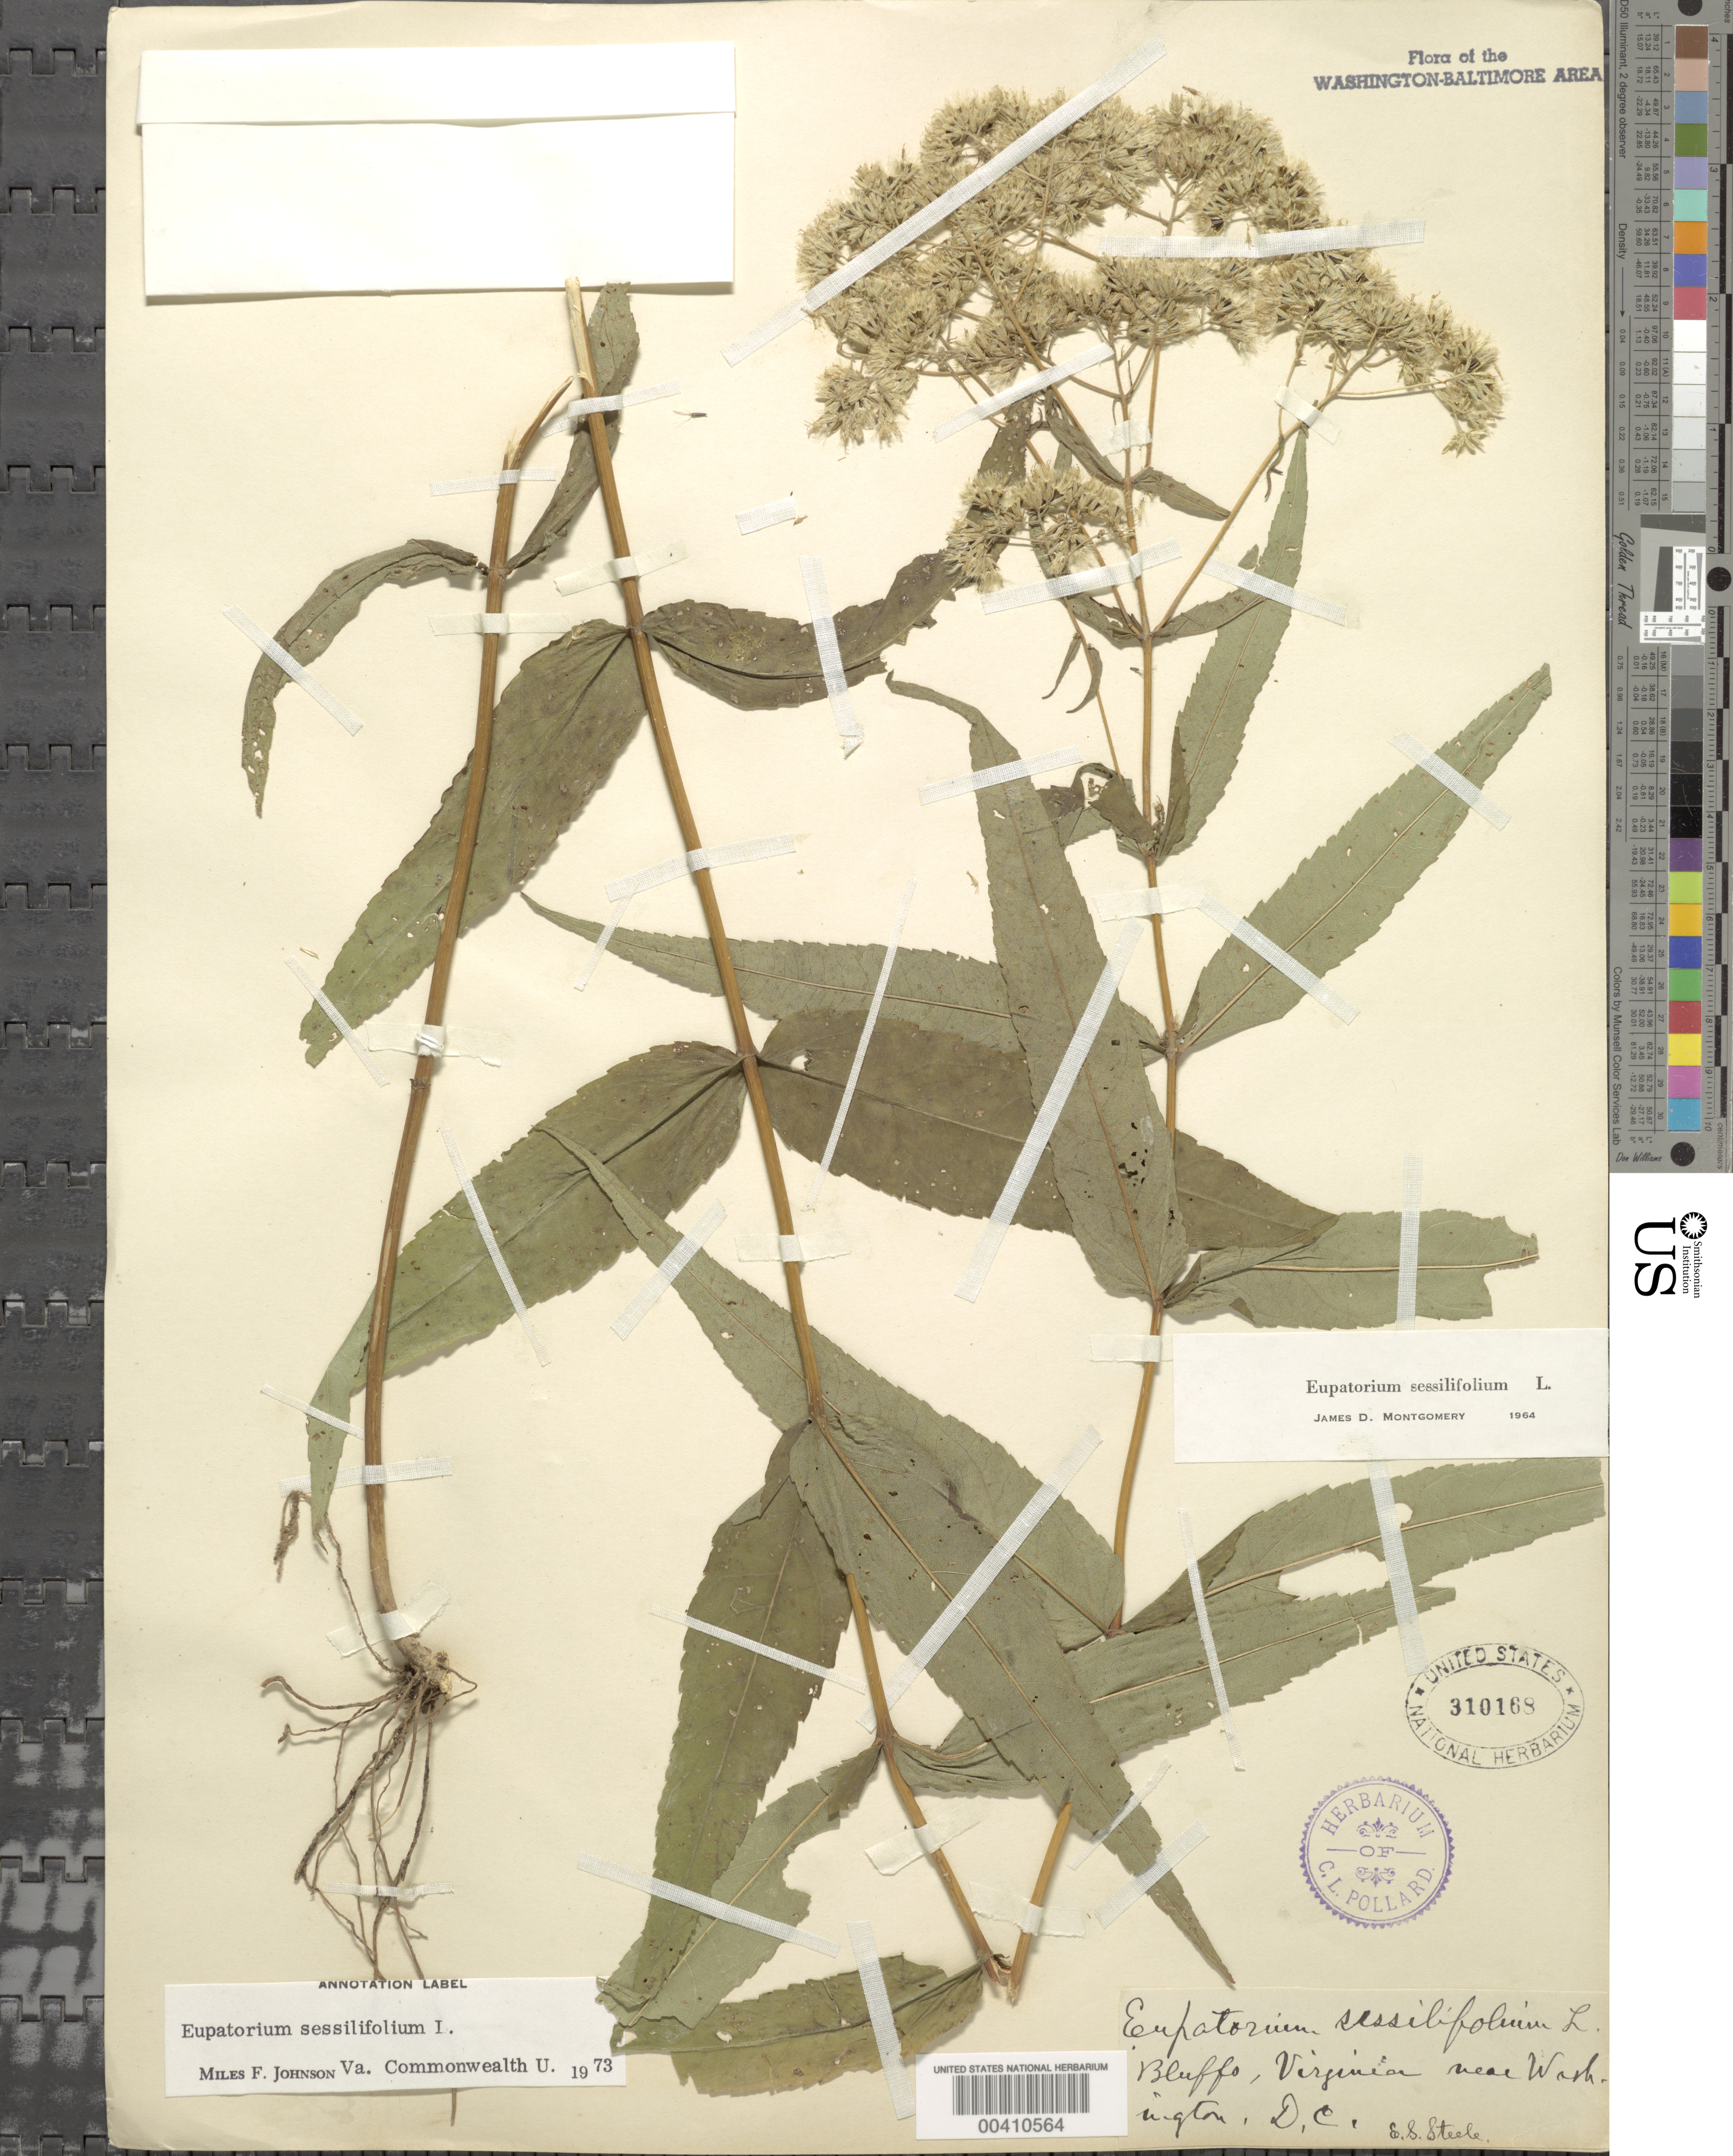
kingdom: Plantae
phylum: Tracheophyta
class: Magnoliopsida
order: Asterales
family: Asteraceae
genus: Eupatorium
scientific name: Eupatorium sessilifolium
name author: L.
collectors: E. Steele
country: United States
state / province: Virginia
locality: Near Washington DC Area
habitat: Bluffs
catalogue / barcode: US 310168